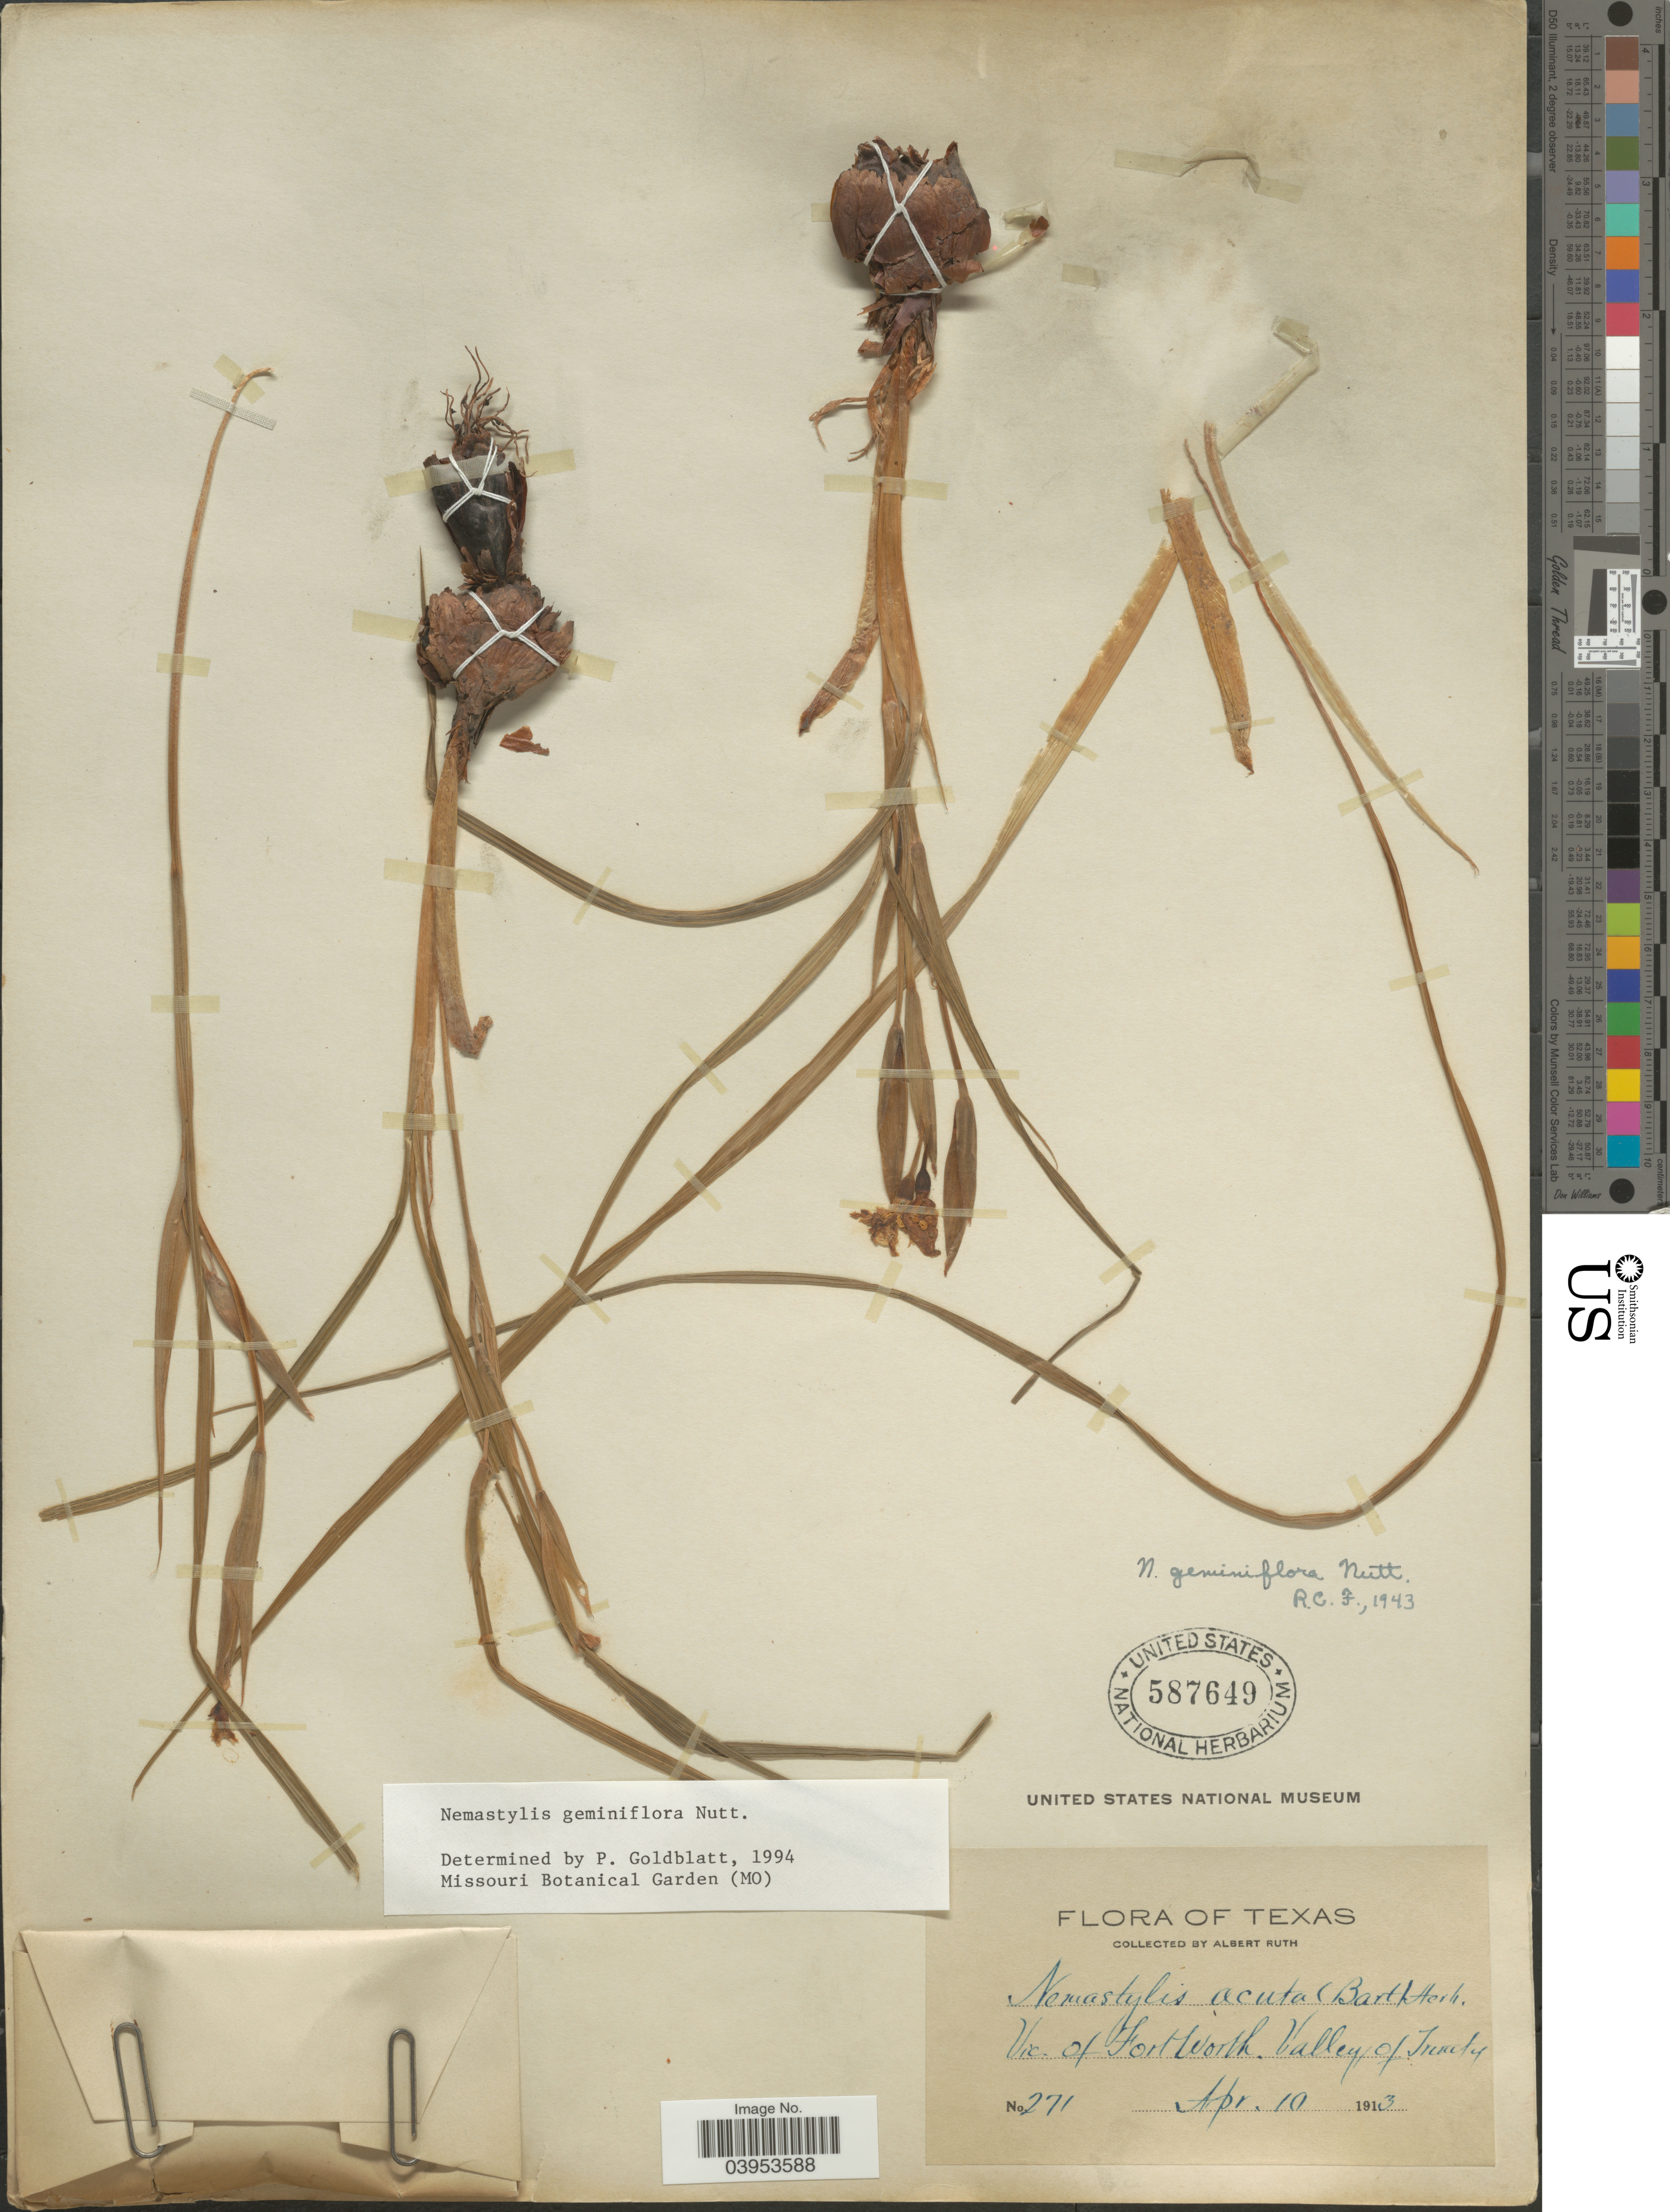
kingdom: Plantae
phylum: Tracheophyta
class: Liliopsida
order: Asparagales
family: Iridaceae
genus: Nemastylis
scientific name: Nemastylis geminiflora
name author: Nutt.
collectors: A. Ruth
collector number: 271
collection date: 1913-04-10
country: United States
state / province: Texas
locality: Vic. of Fort Worth. Valley of Trinity.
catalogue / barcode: US 587649